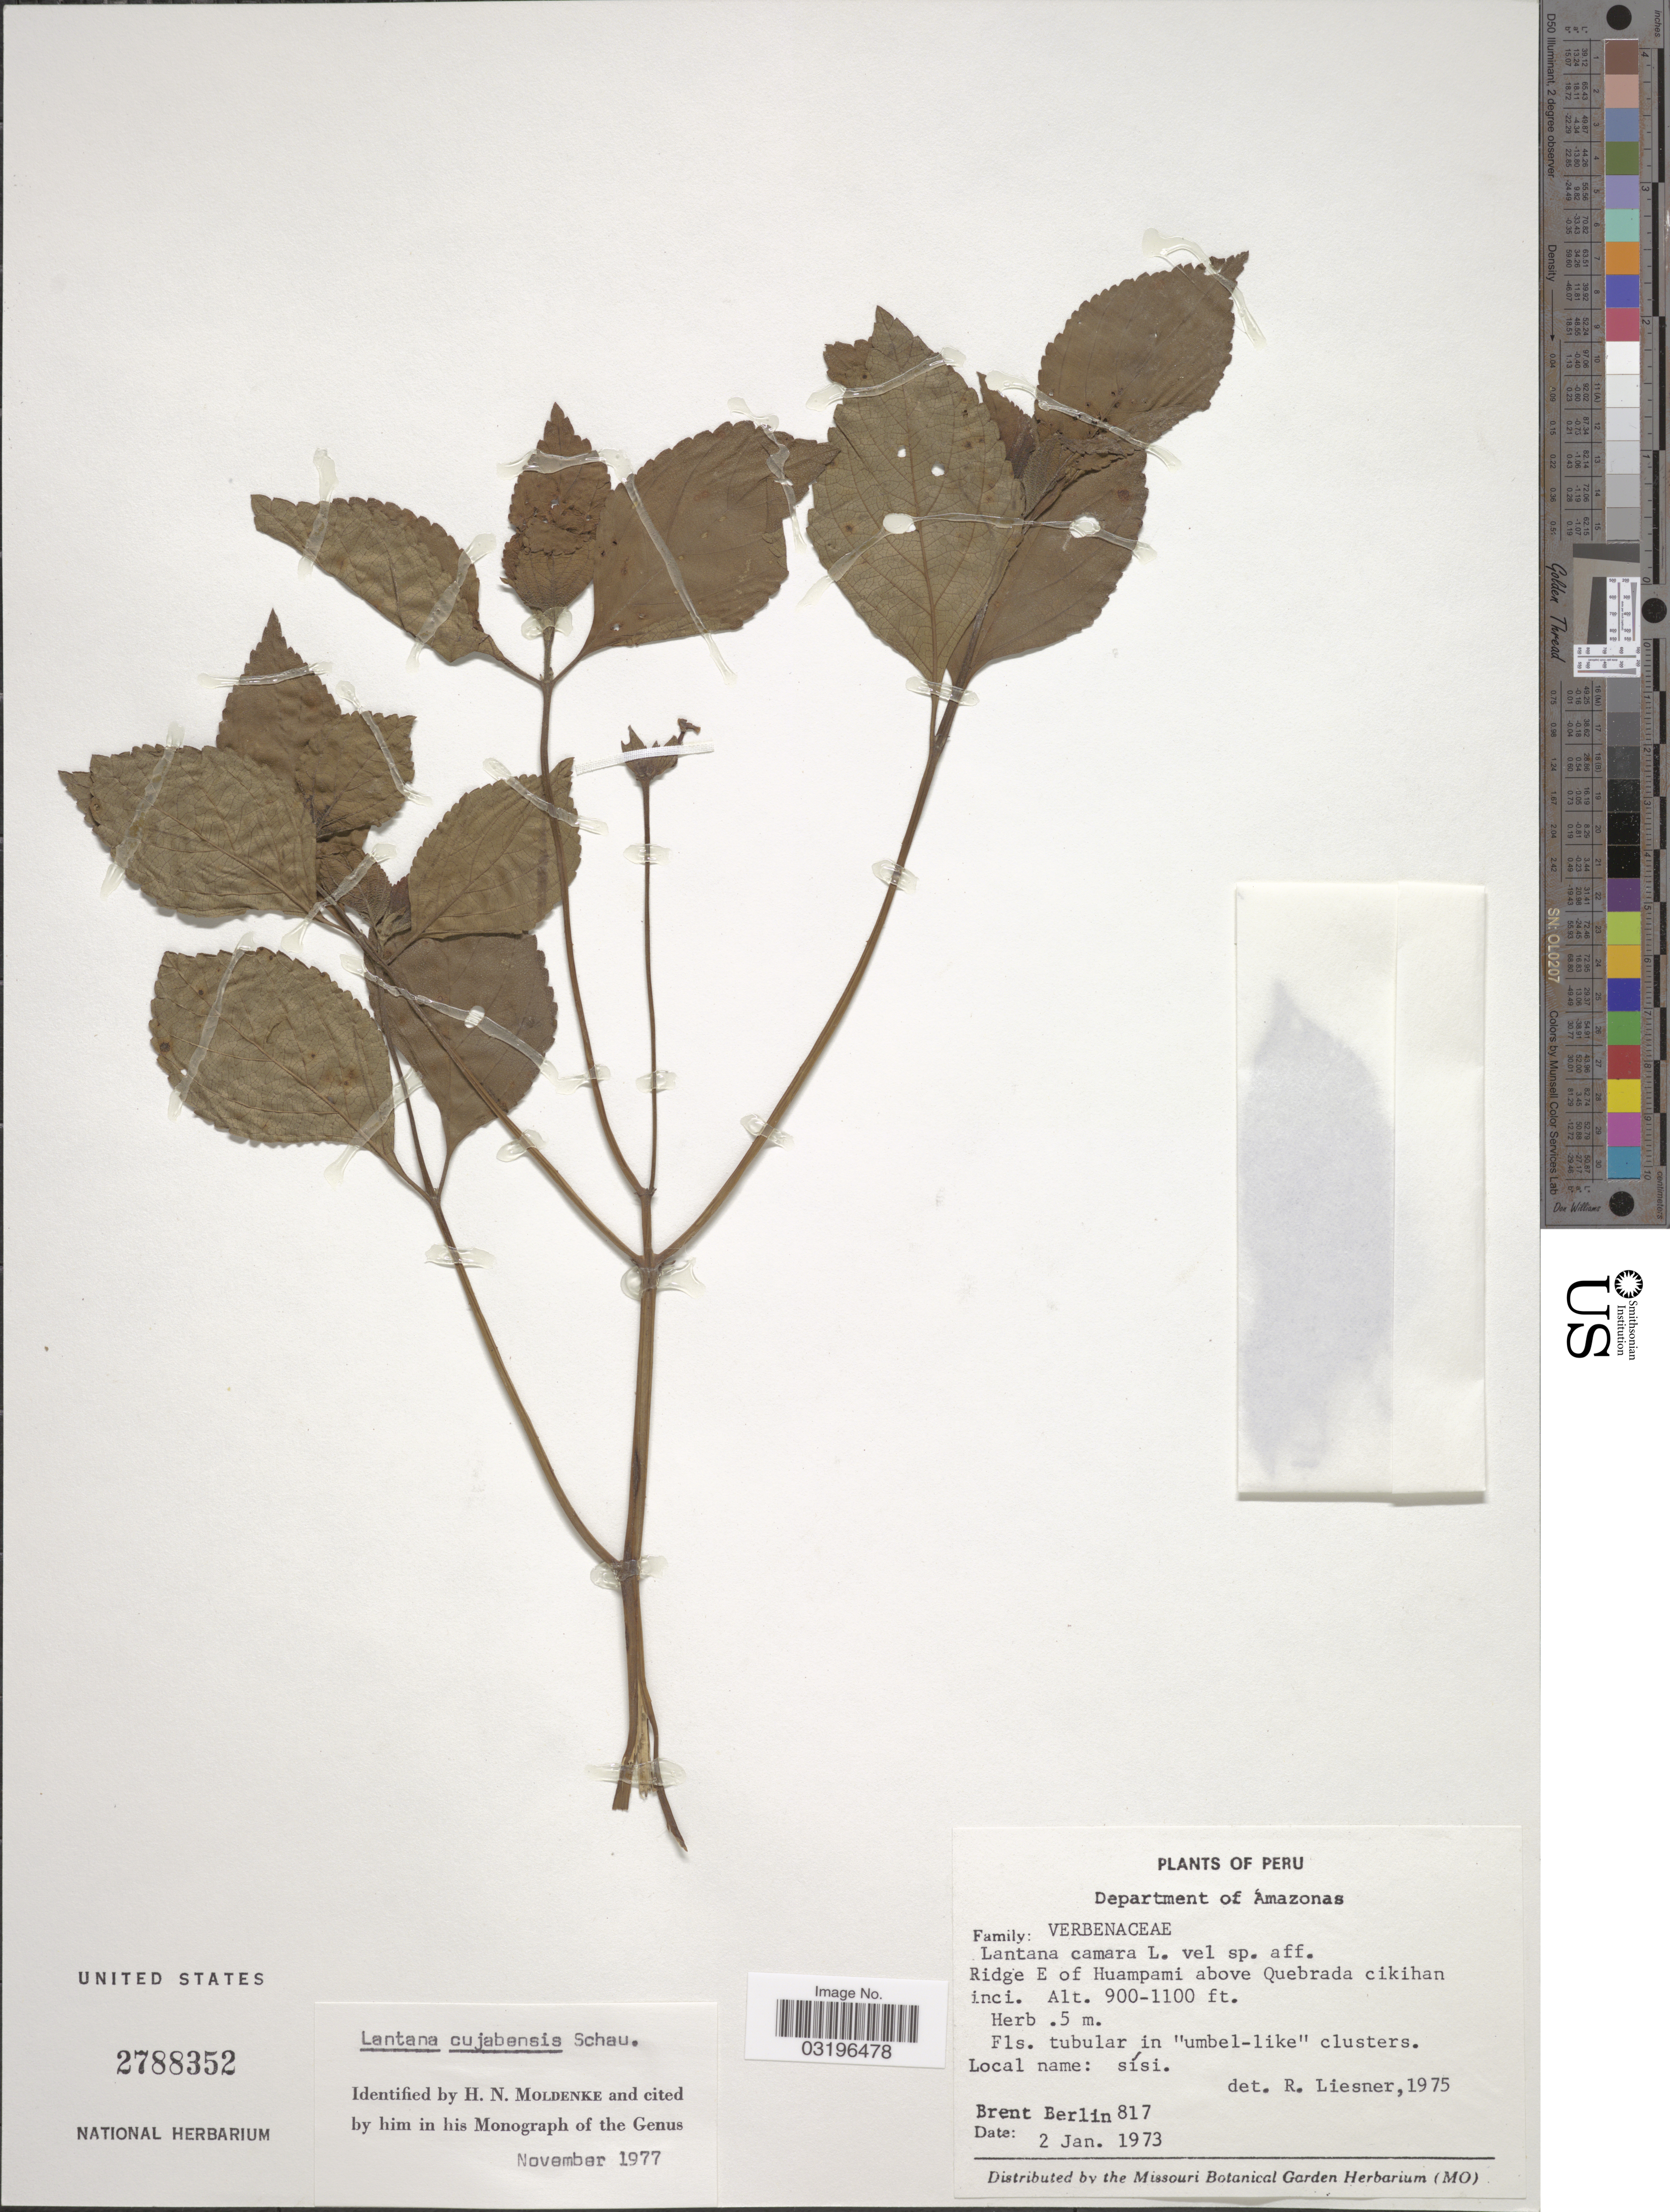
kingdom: Plantae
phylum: Tracheophyta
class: Magnoliopsida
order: Lamiales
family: Verbenaceae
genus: Lantana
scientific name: Lantana cujabensis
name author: Schau.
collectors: B. Berlin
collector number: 817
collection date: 1973-01-02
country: Peru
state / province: Amazonas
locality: Department of Amazonas, Ridge E of Huampami above Quebrada cikihaninci.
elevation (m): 274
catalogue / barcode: US 2788352